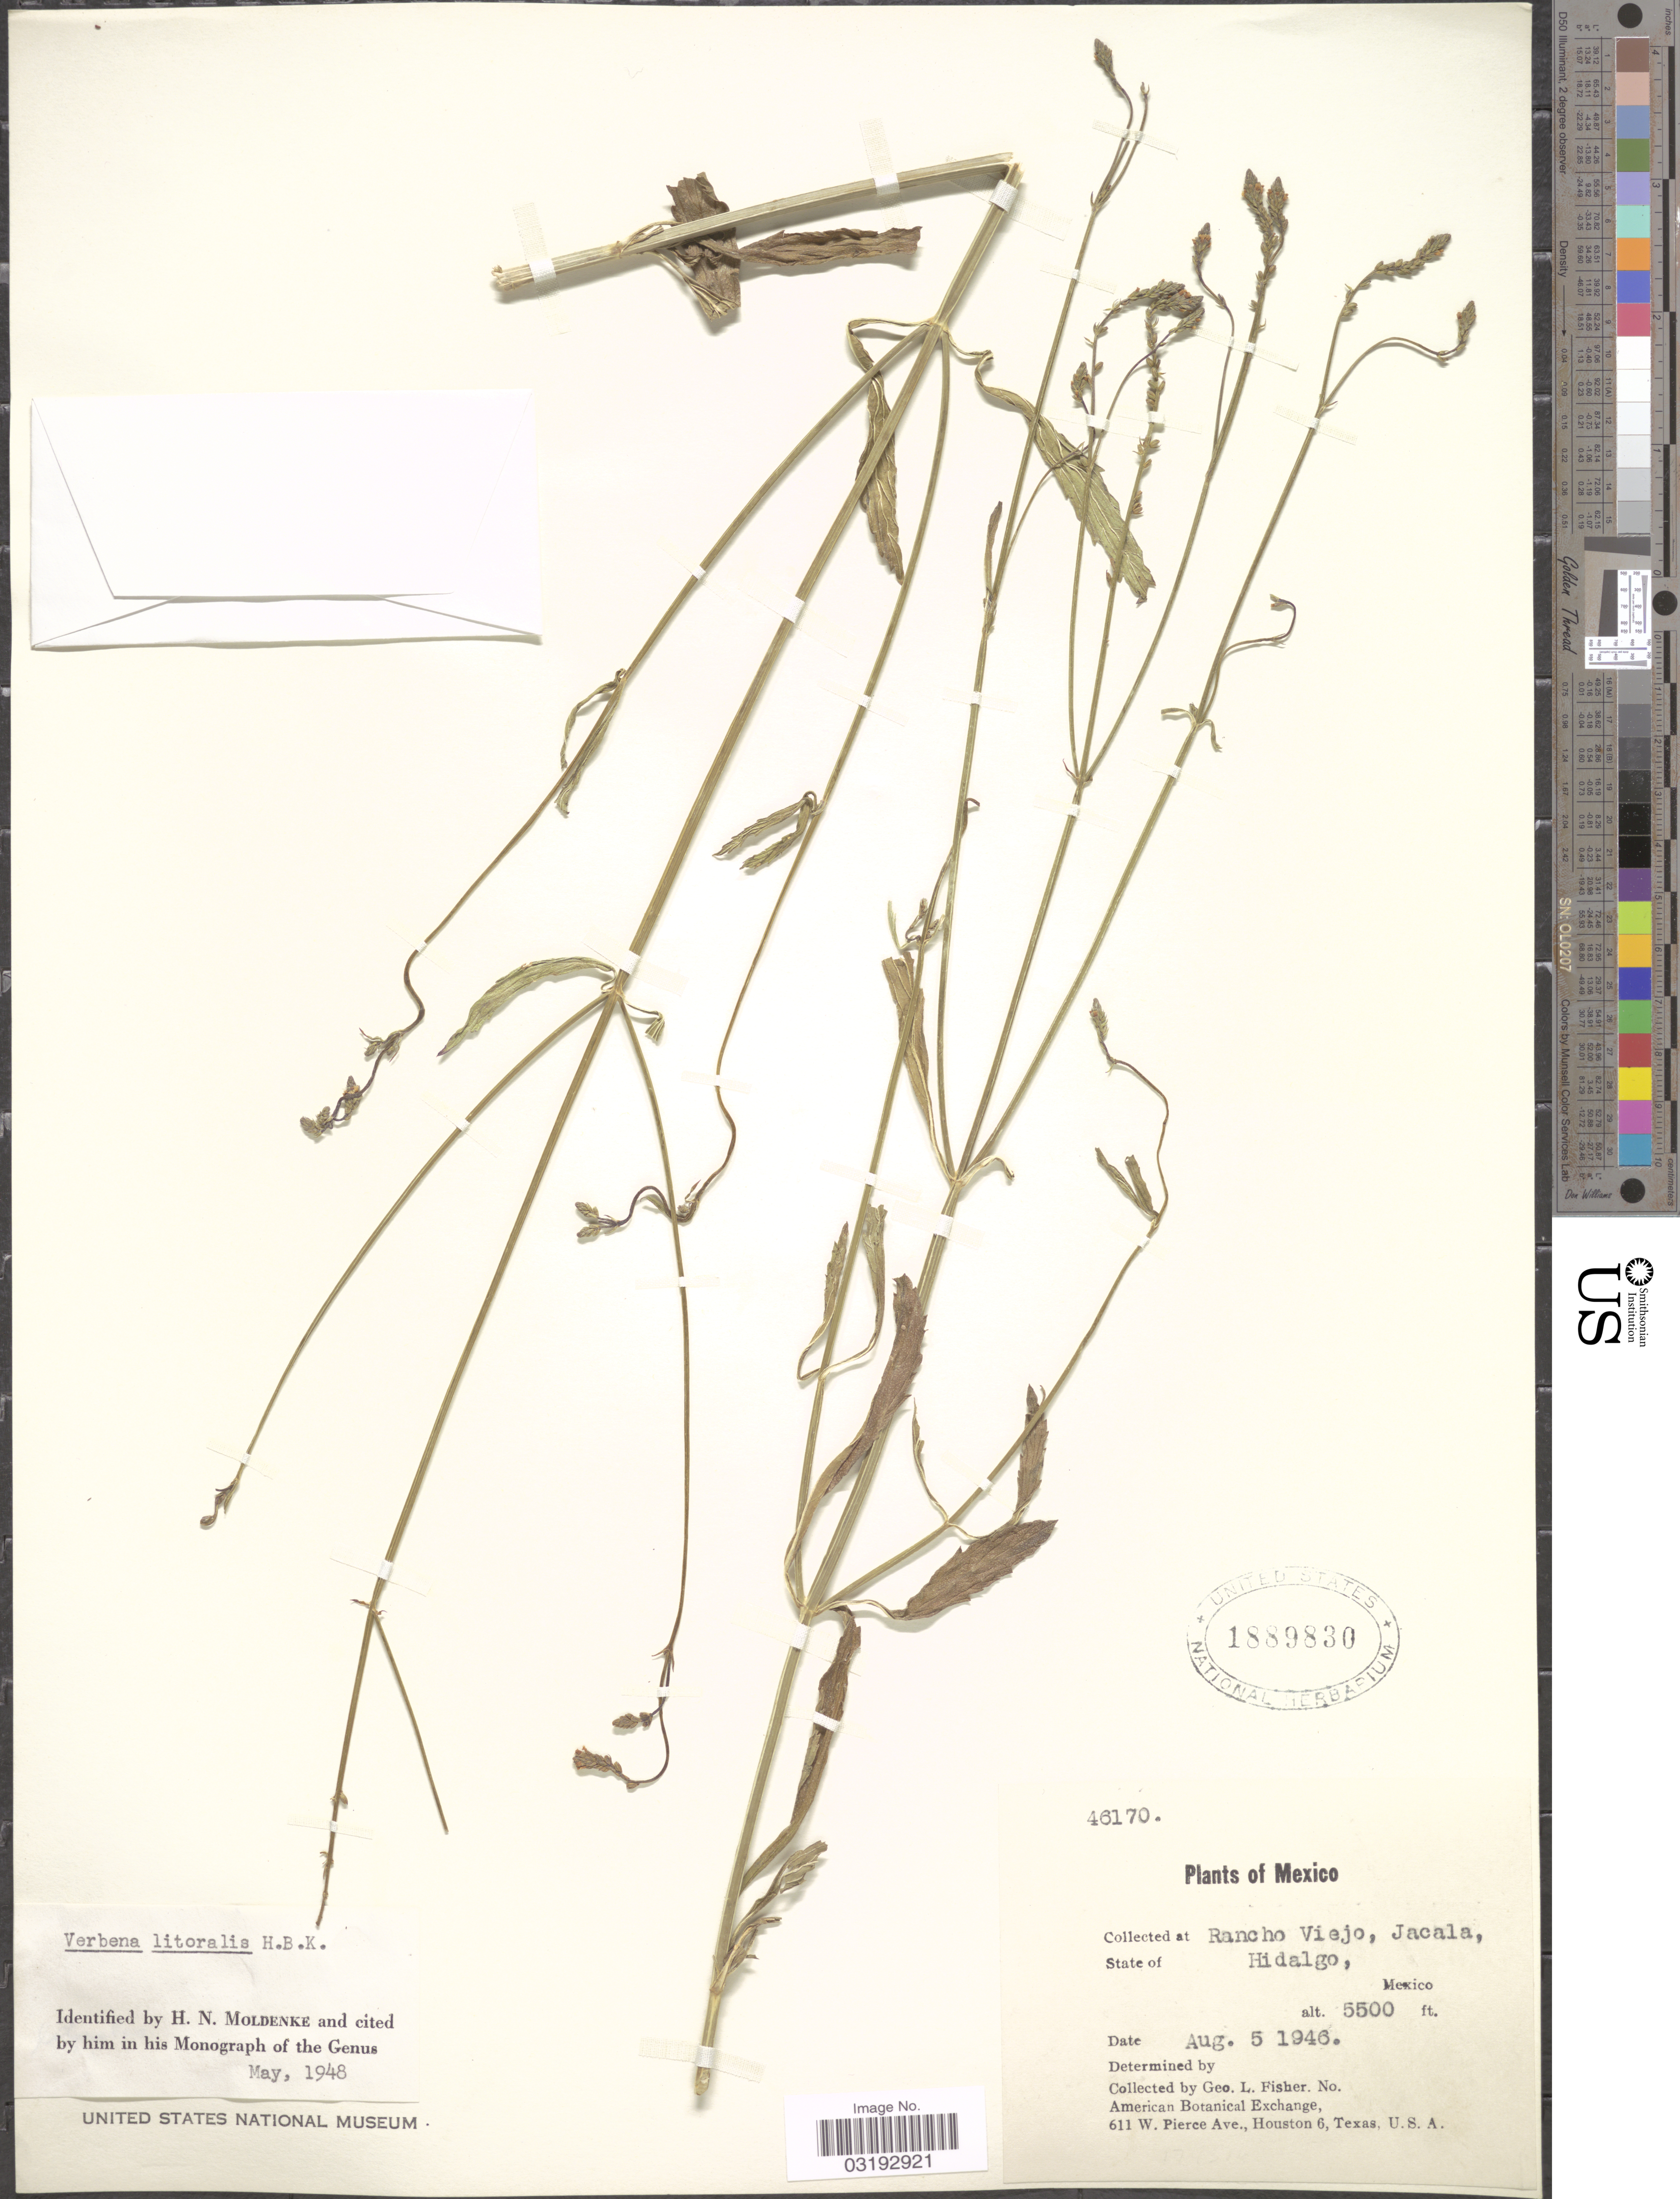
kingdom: Plantae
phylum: Tracheophyta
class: Magnoliopsida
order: Lamiales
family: Verbenaceae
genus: Verbena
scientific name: Verbena litoralis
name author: Kunth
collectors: G. L. Fisher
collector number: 46170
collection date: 1946-08-05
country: Mexico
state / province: Hidalgo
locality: Rancho Viejo, Jacala.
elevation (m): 1676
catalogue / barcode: US 1889830